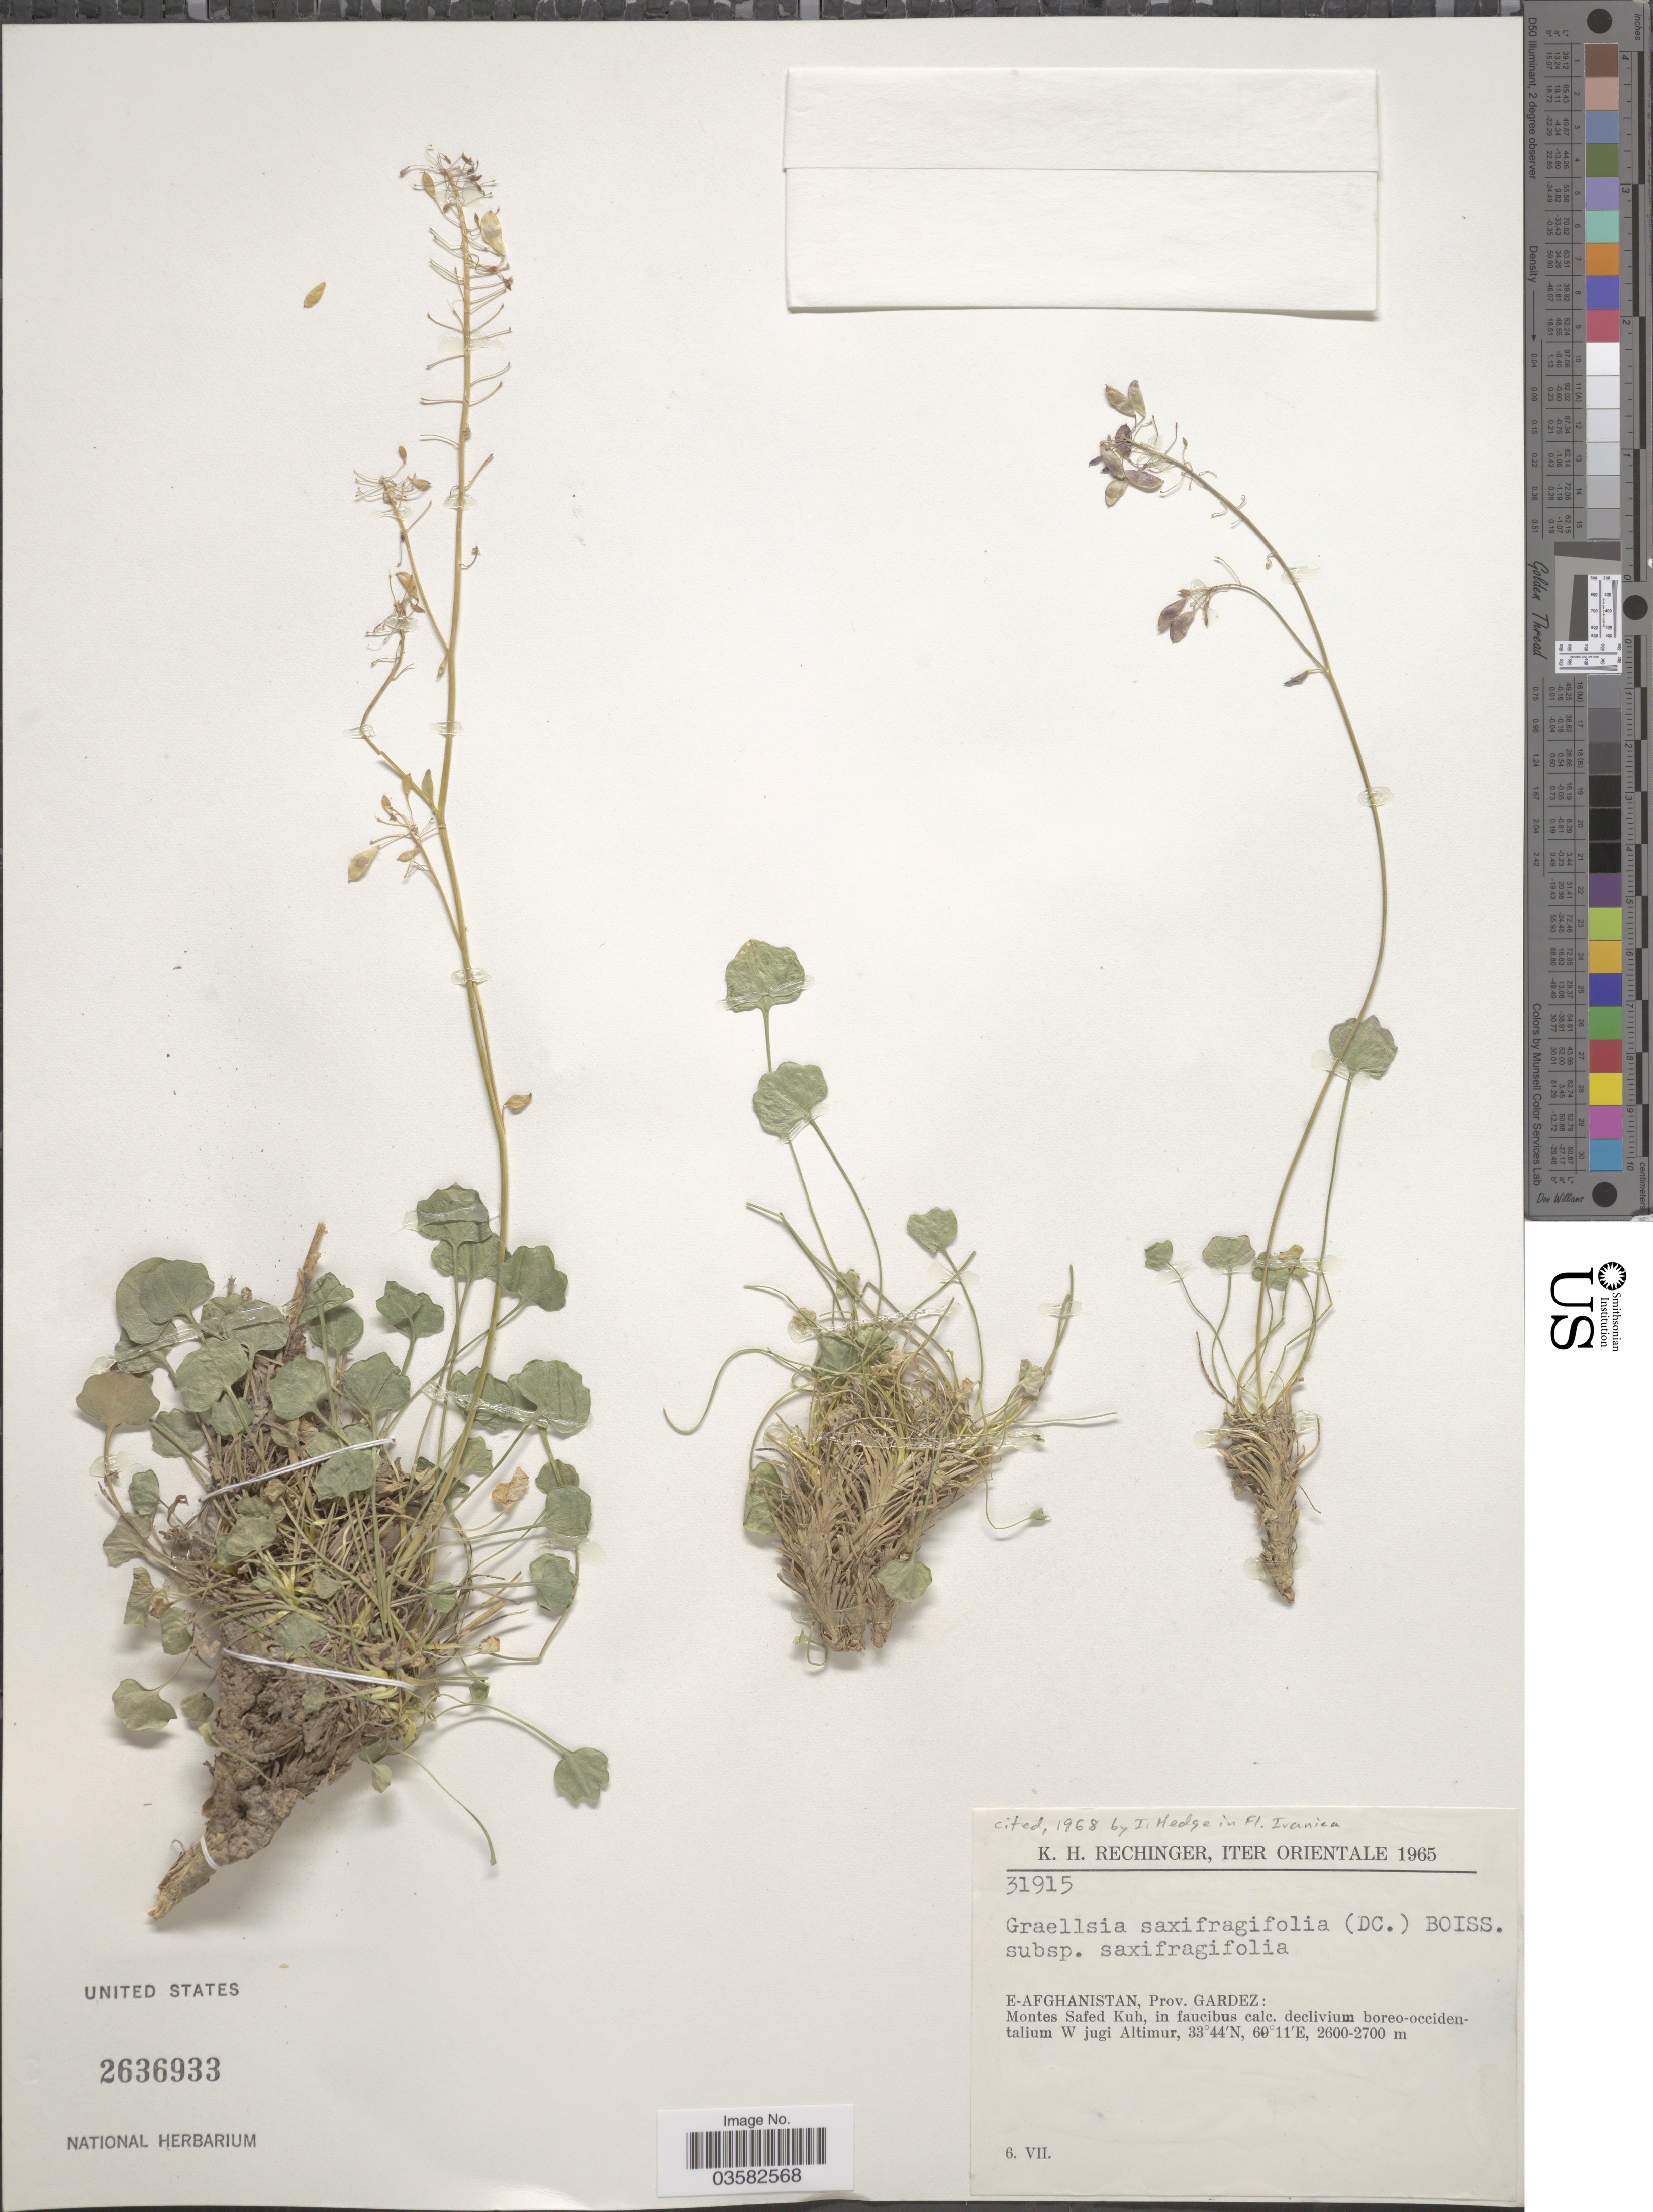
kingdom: Plantae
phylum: Tracheophyta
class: Magnoliopsida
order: Brassicales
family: Brassicaceae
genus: Graellsia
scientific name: Graellsia saxifragifolia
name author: Boiss.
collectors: K. H. Rechinger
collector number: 31915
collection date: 1965-07-06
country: Afghanistan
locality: Iter Orientale. E-Afghanistan, Prov. Gardez: Montes Safed Kuh, in faucibus calc. declivium boreo-occidentalium W jugi Altimur.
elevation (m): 2600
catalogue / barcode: US 2636933